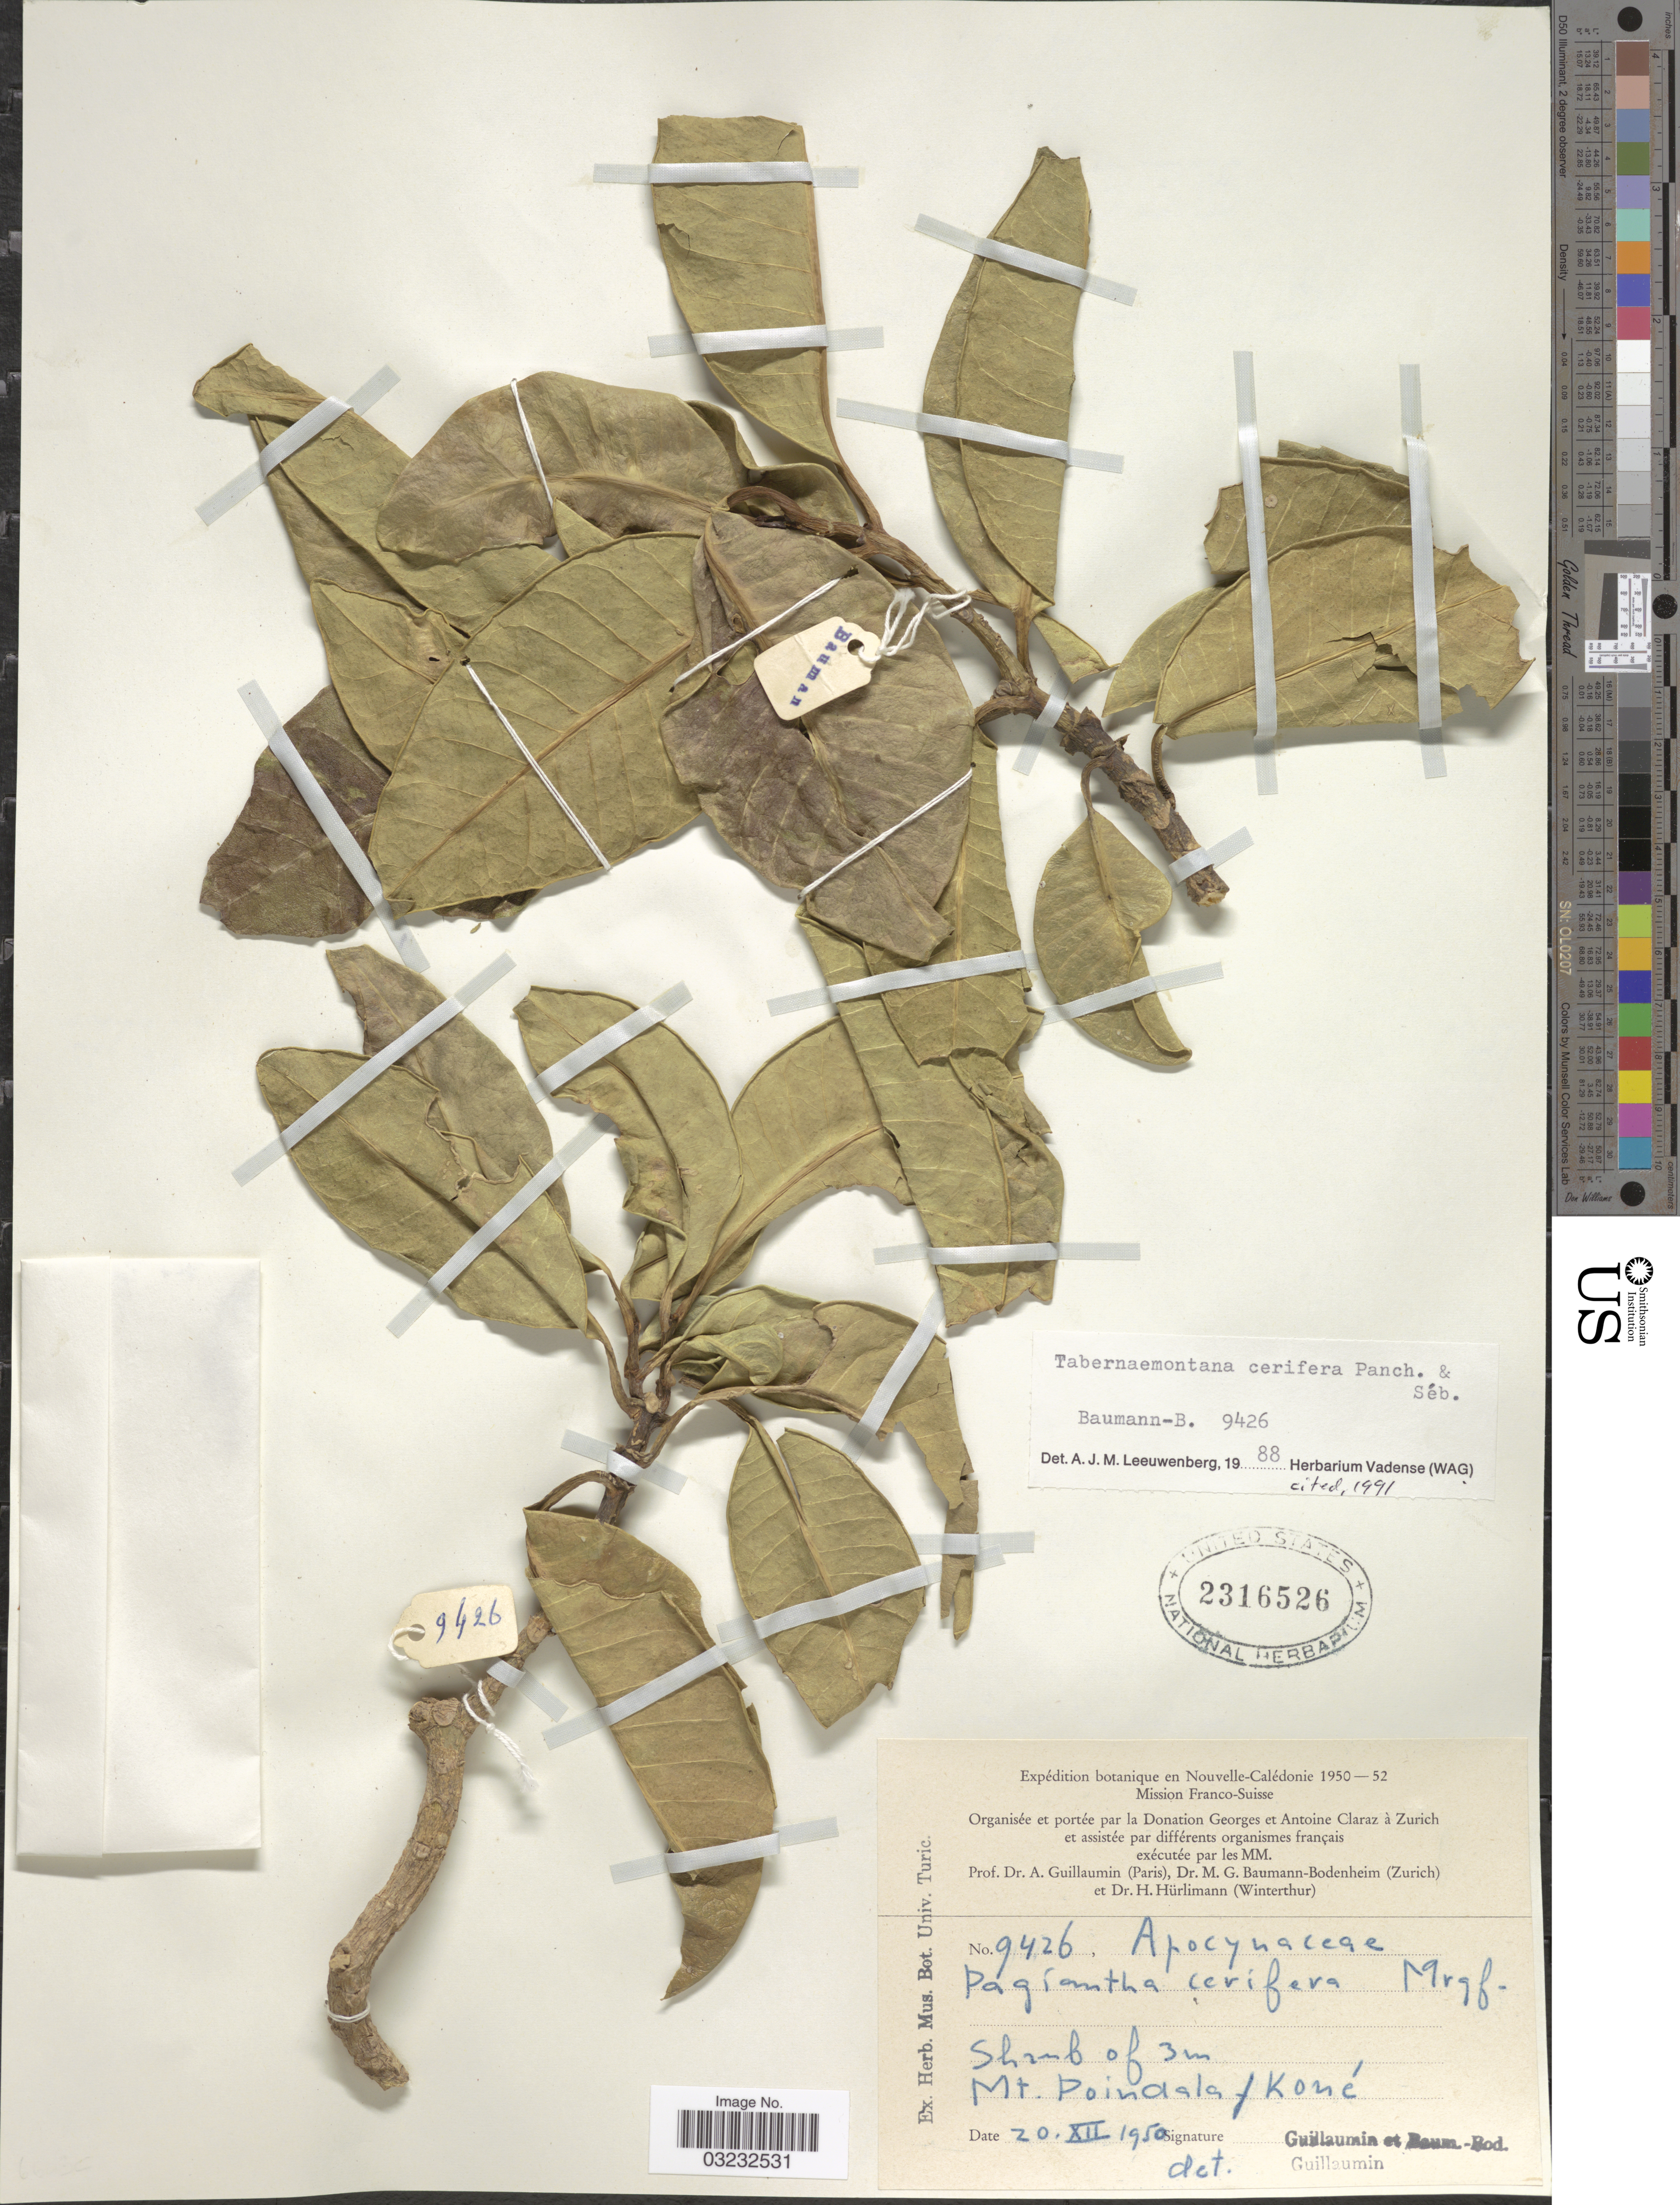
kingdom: Plantae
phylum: Tracheophyta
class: Magnoliopsida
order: Gentianales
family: Apocynaceae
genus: Tabernaemontana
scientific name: Tabernaemontana cerifera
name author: Pancher & Sebert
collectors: A. Guillaumin & M. G. Baumann-Bodenheim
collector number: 9426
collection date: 1950-12-20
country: New Caledonia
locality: Mt. Poindala/Koné.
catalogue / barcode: US 2316526